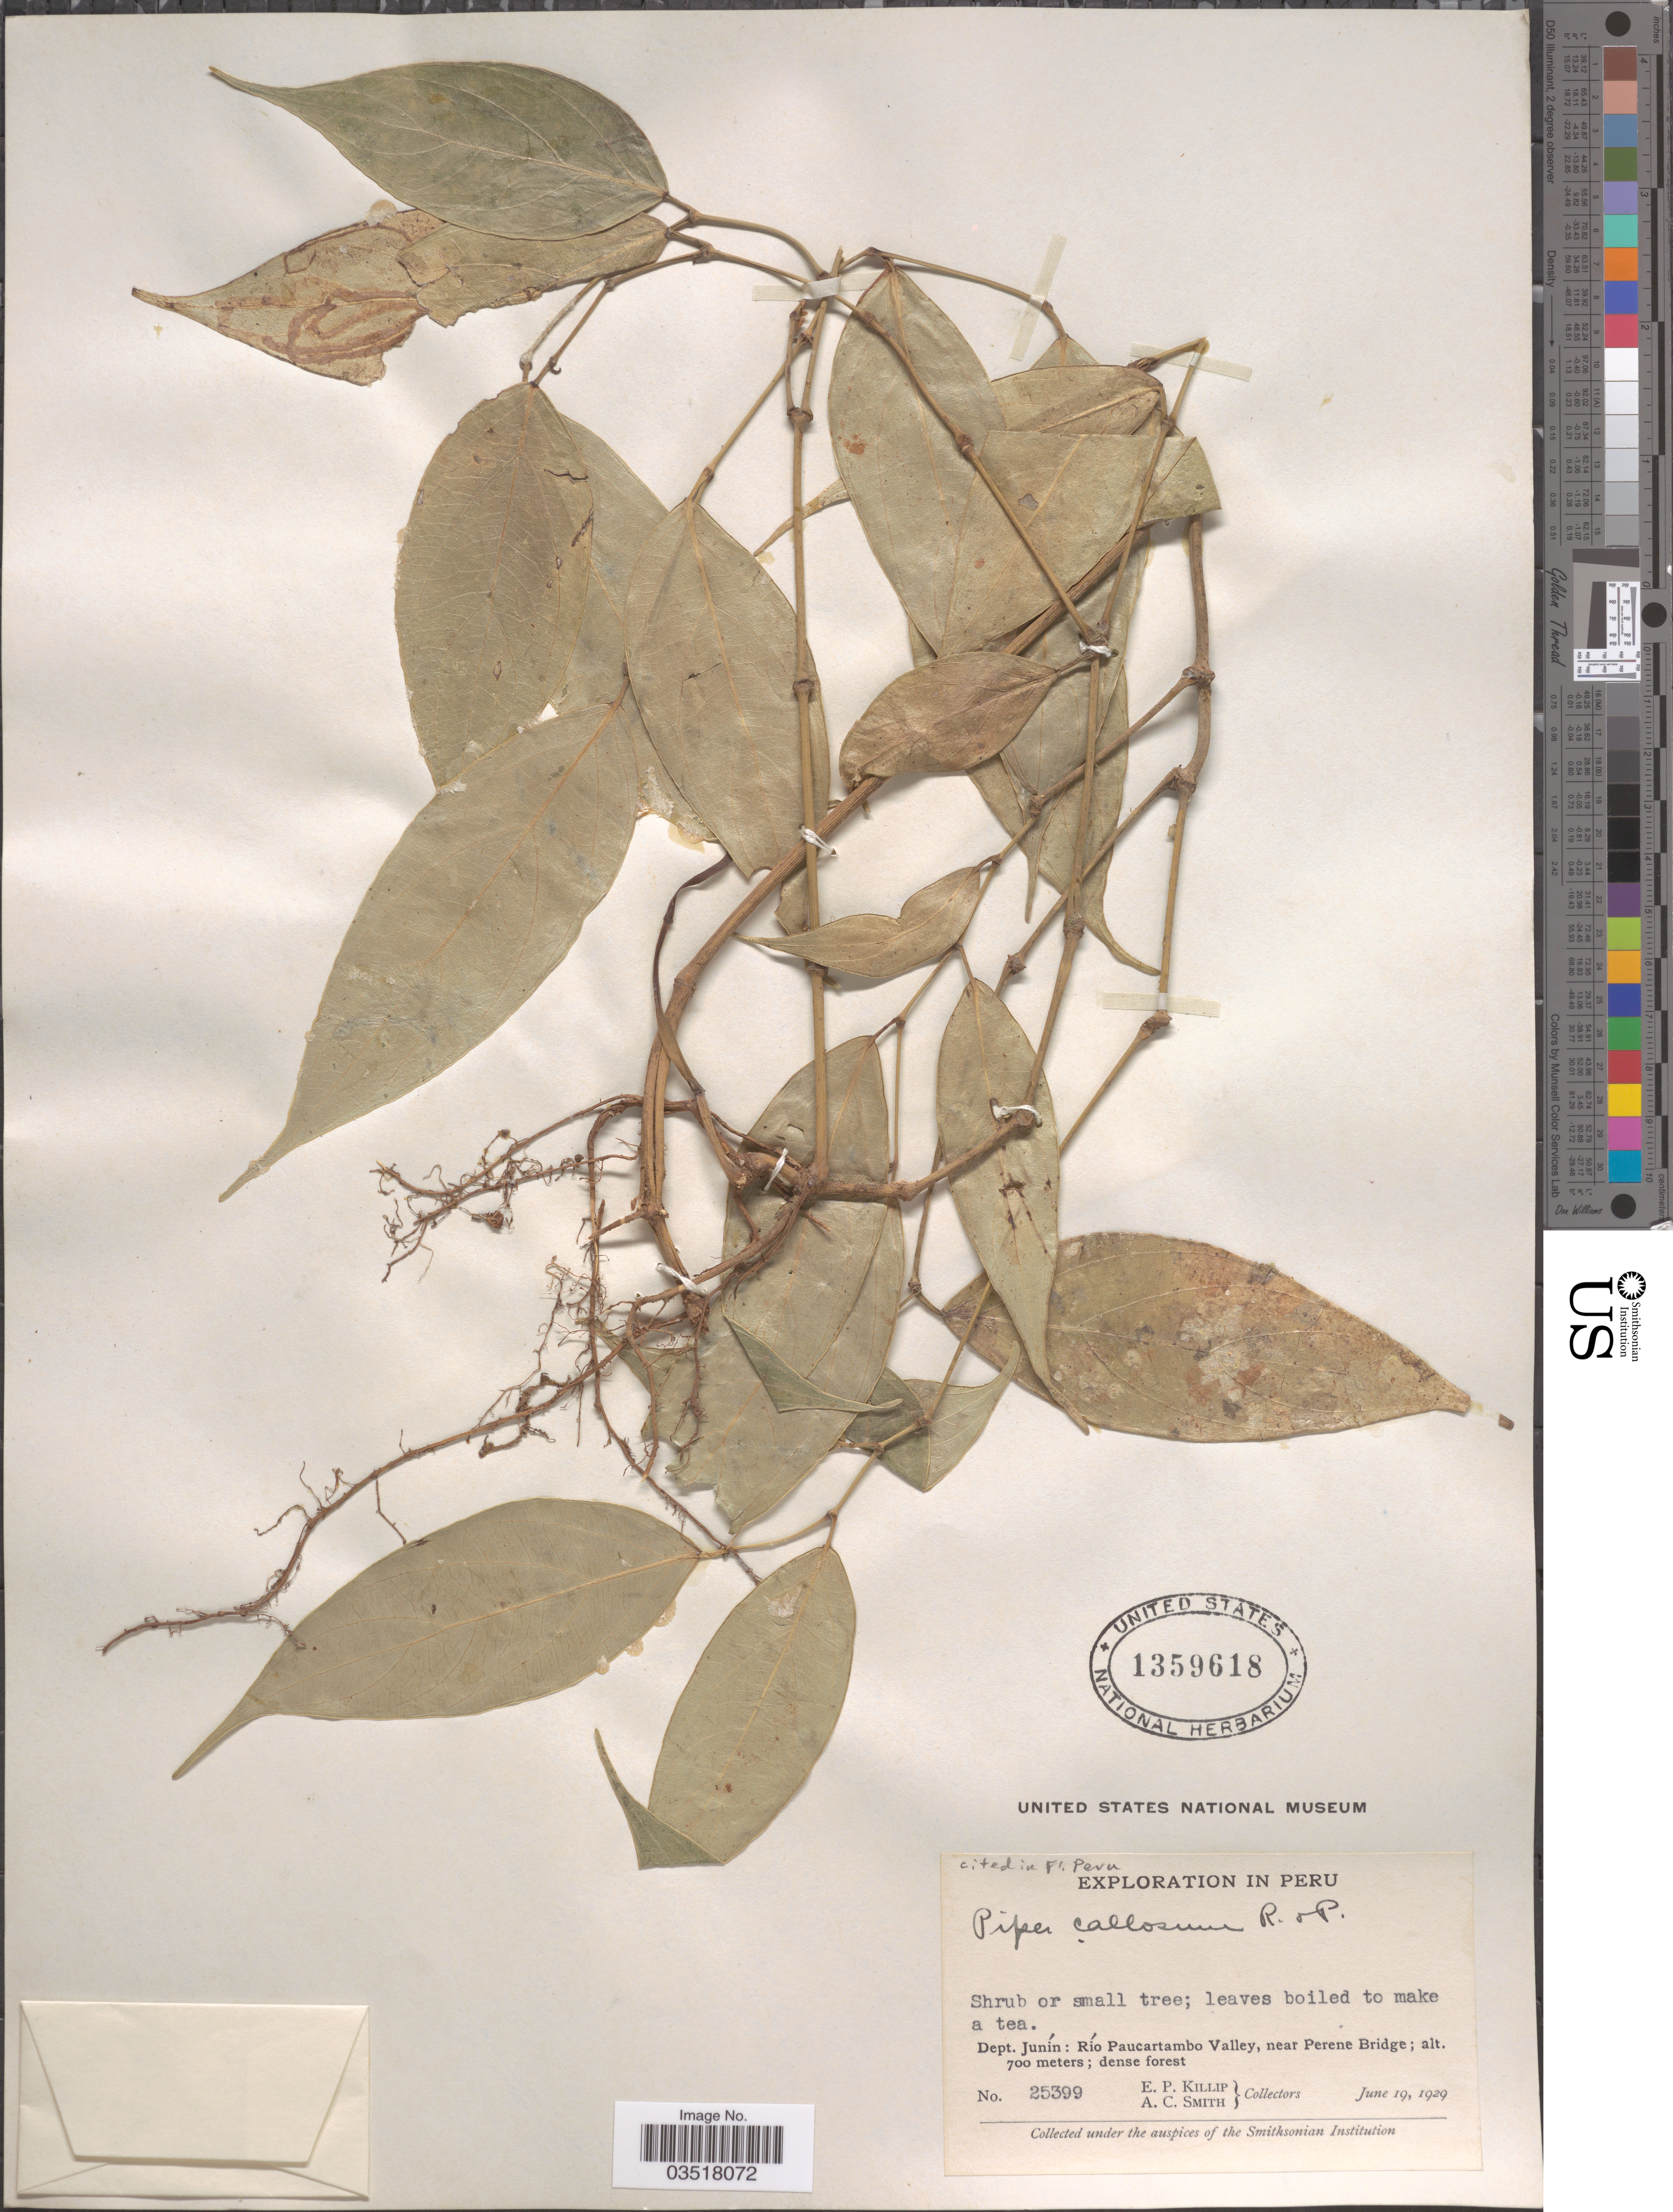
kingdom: Plantae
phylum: Tracheophyta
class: Magnoliopsida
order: Piperales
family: Piperaceae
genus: Piper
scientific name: Piper callosum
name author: Ruiz & Pav.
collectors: E. P. Killip & A. C. Smith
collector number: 25399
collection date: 1929-06-19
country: Peru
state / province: Junín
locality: Dept. Junín: Río Paucartambo Valley, near Perene Bridge.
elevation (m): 700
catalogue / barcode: US 1359618